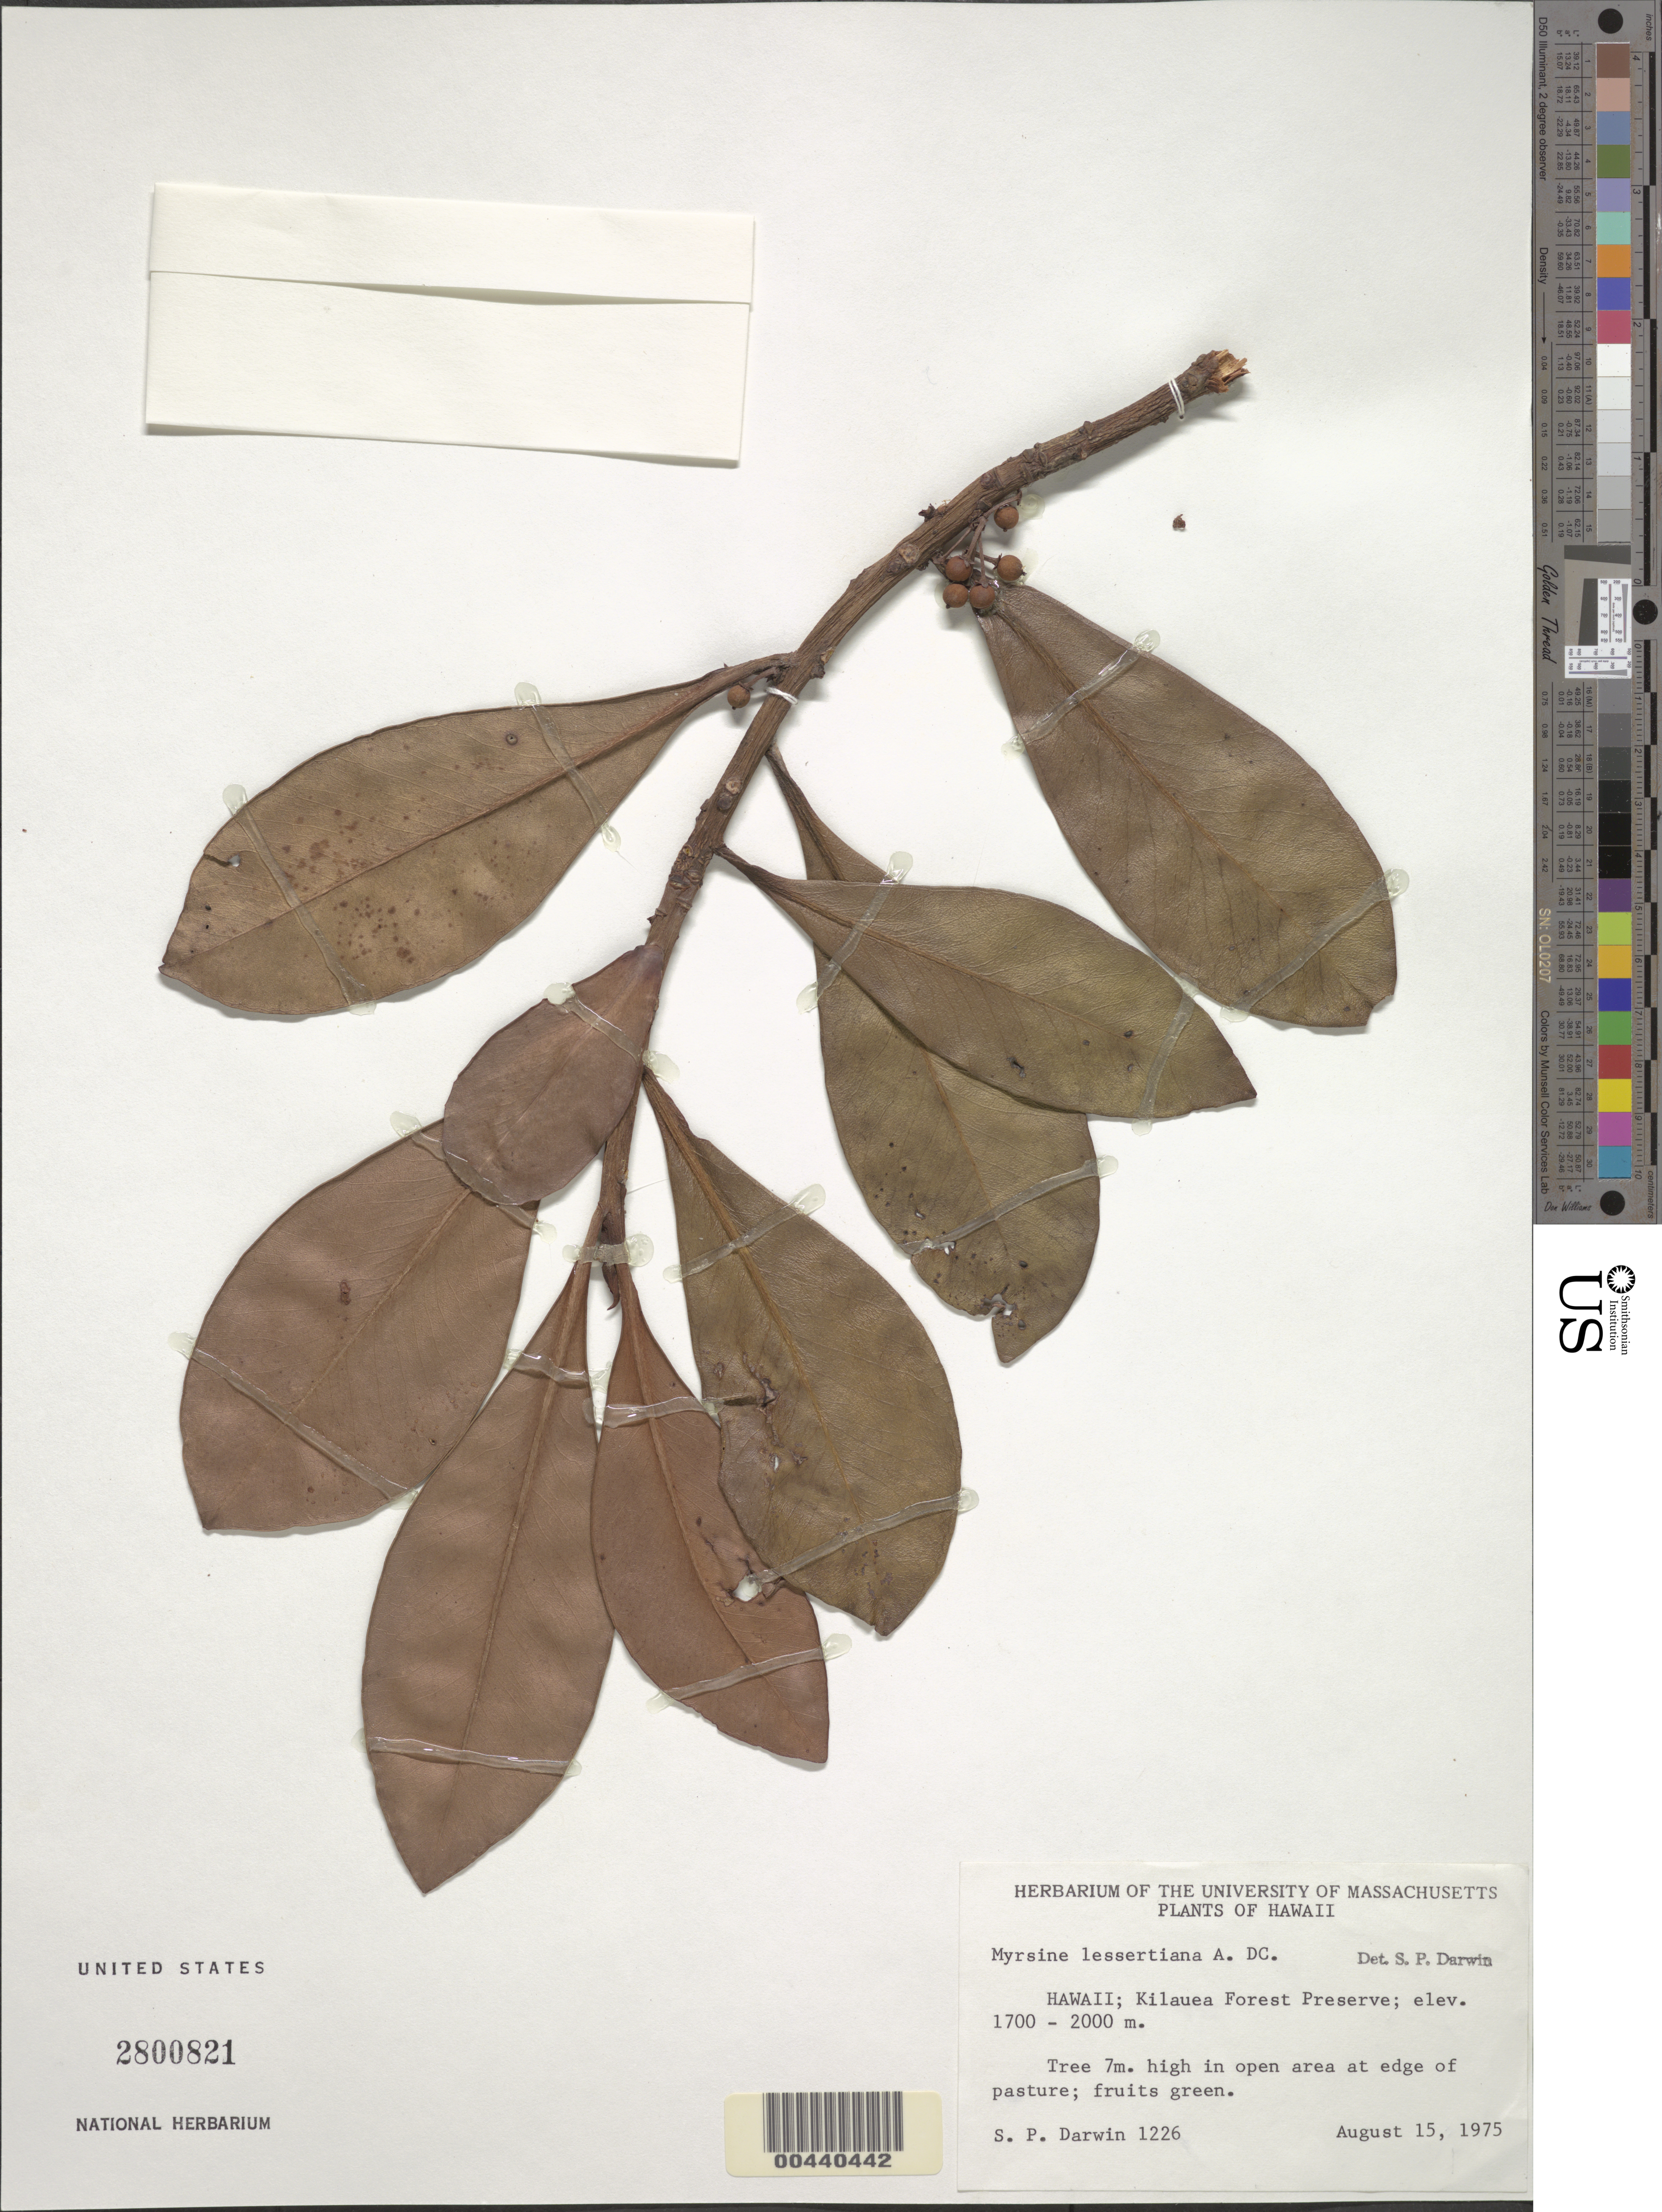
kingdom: Plantae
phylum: Tracheophyta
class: Magnoliopsida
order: Ericales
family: Primulaceae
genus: Myrsine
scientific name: Myrsine lessertiana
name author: A. DC.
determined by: Darwin, S. P.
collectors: S. P. Darwin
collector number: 1226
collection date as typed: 15 Aug 1975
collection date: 1975-08-15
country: United States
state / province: Hawaii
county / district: Hawaii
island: Hawaii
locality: Kilauea Forest Preserve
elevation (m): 1700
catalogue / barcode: US 2800821